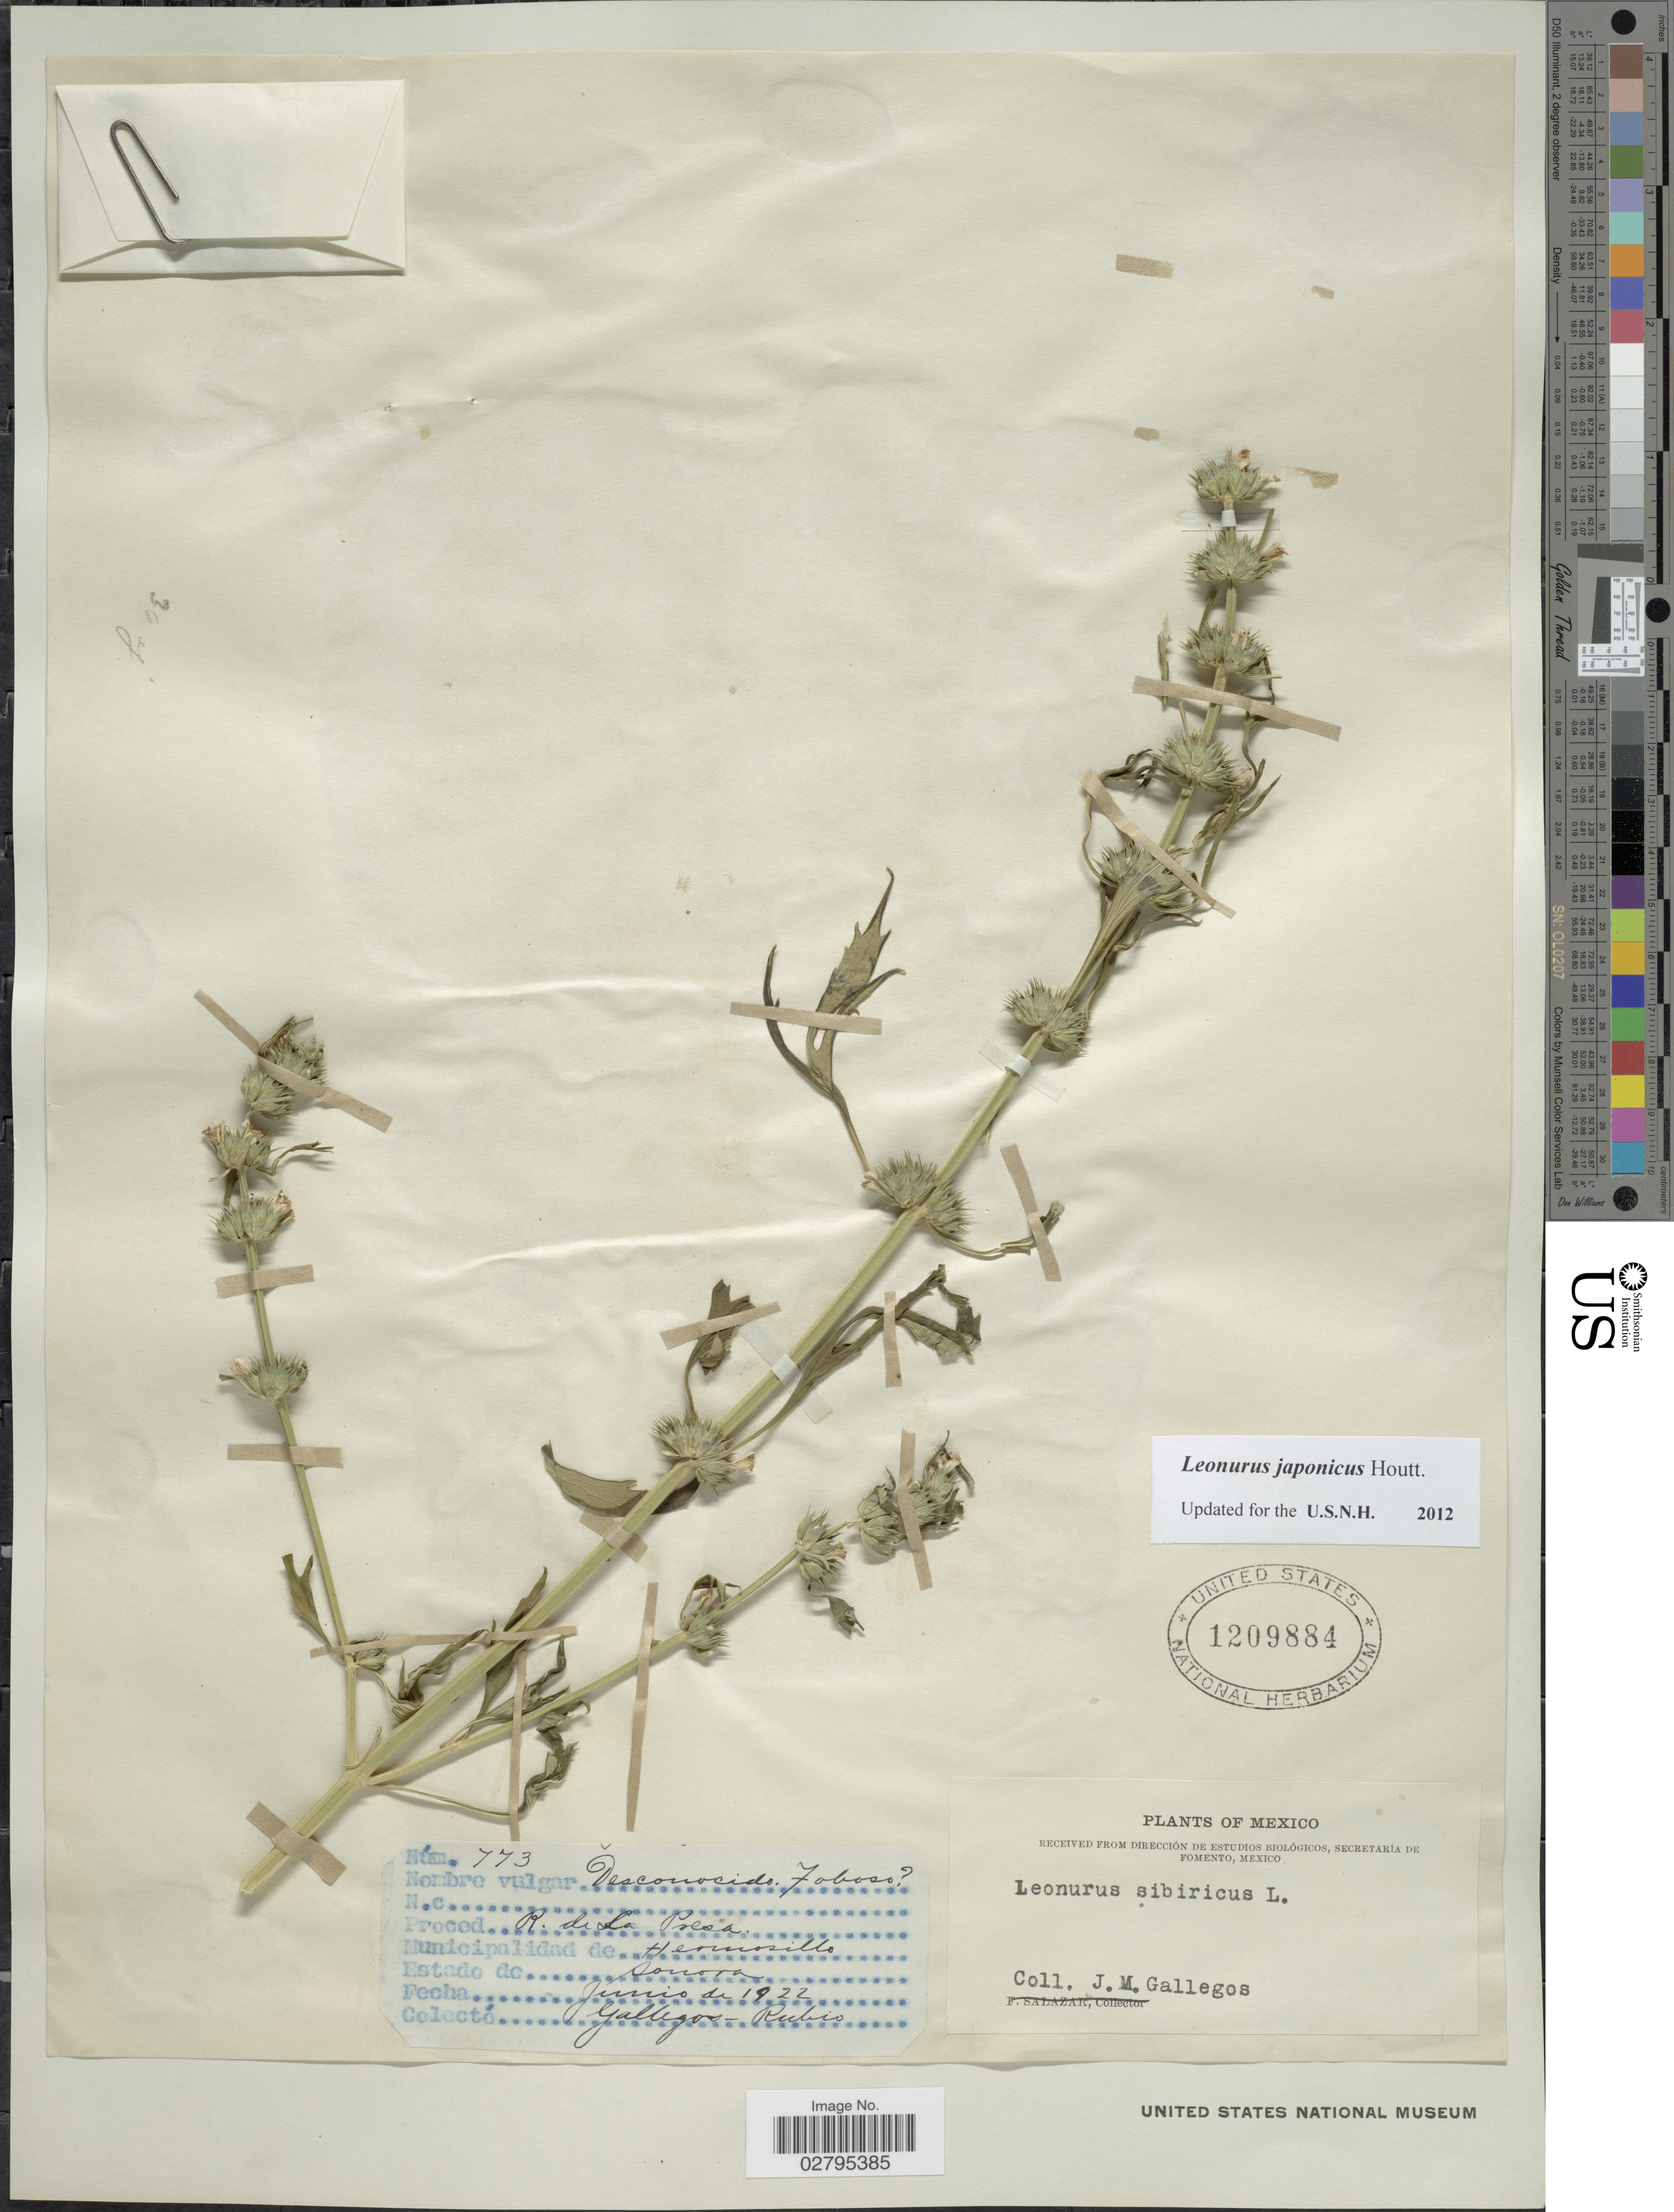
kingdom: Plantae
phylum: Tracheophyta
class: Magnoliopsida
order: Lamiales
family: Lamiaceae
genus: Leonurus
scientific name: Leonurus japonicus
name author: Houtt.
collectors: J. Gallegos & -. Rubio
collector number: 773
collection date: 1922-06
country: Mexico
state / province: Sonora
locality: Proced. R. de La Presa, Municipalidad de Hermosillo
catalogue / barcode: US 1209884